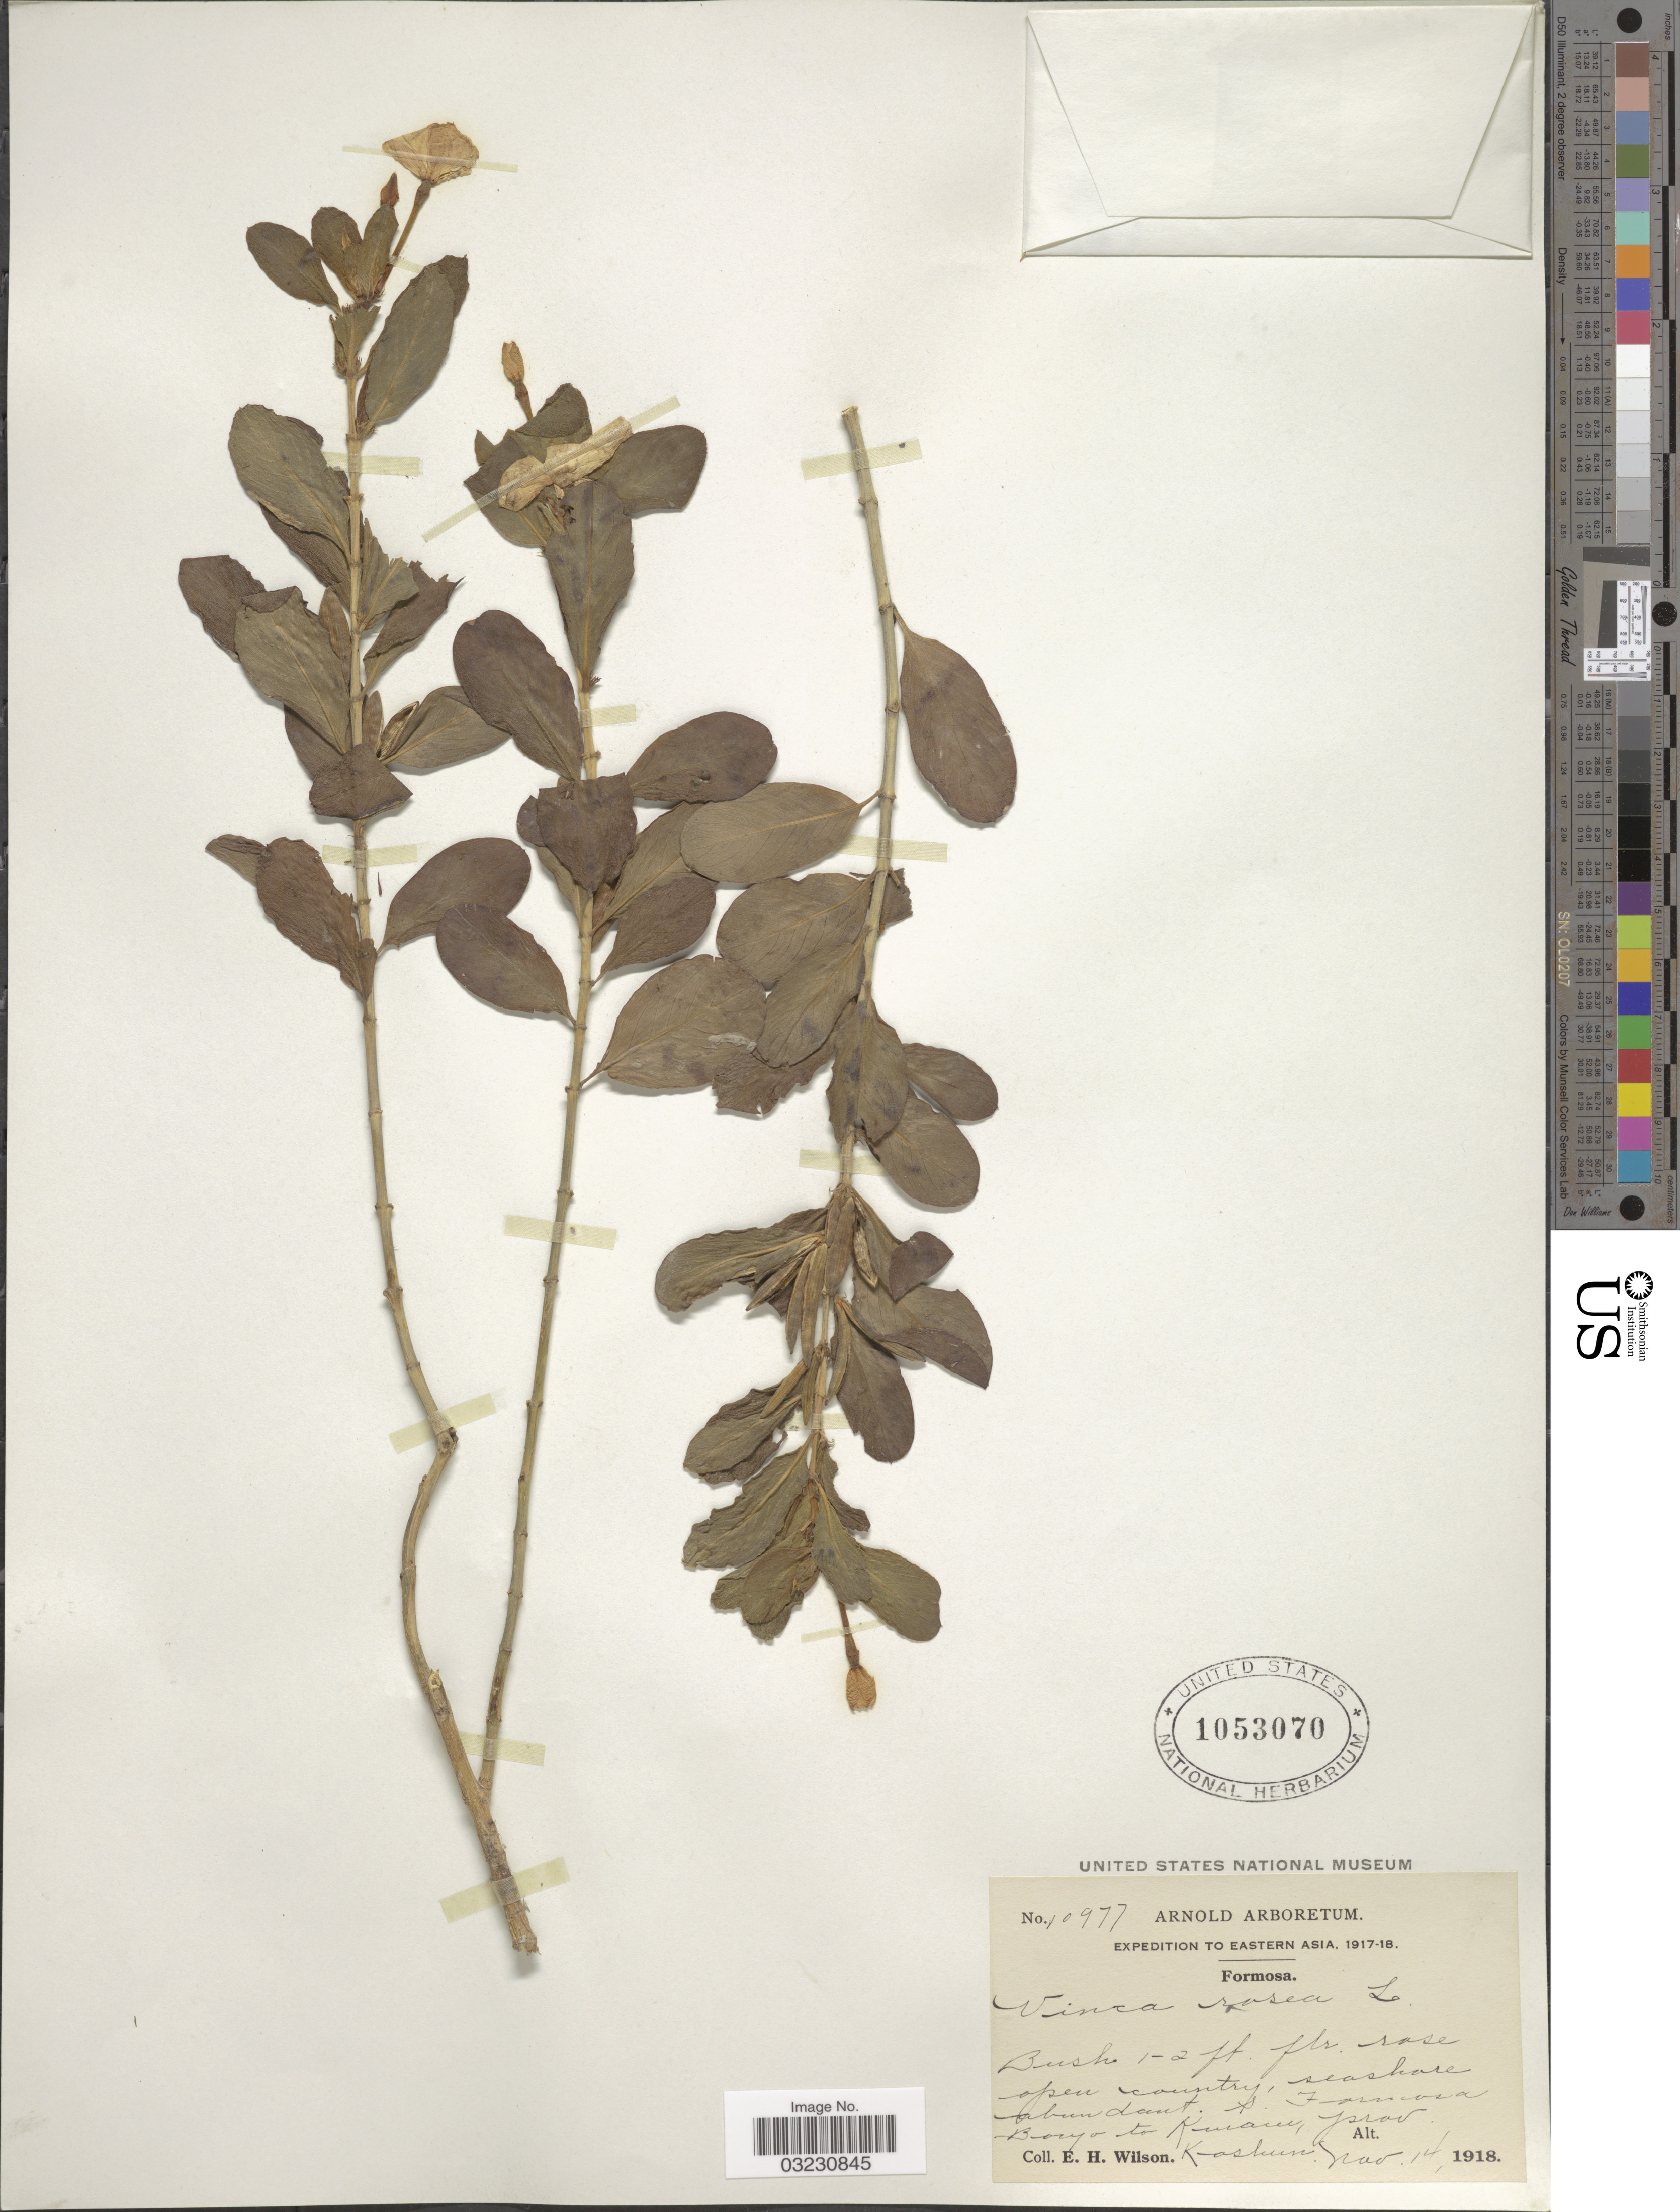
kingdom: Plantae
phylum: Tracheophyta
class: Magnoliopsida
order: Gentianales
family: Apocynaceae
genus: Catharanthus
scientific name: Catharanthus roseus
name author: (L.) G. Don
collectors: E. Wilson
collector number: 10977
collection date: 1918-11-14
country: Taiwan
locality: Formosa. Boryo to Kunam, prov. Kohun.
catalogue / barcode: US 1053070